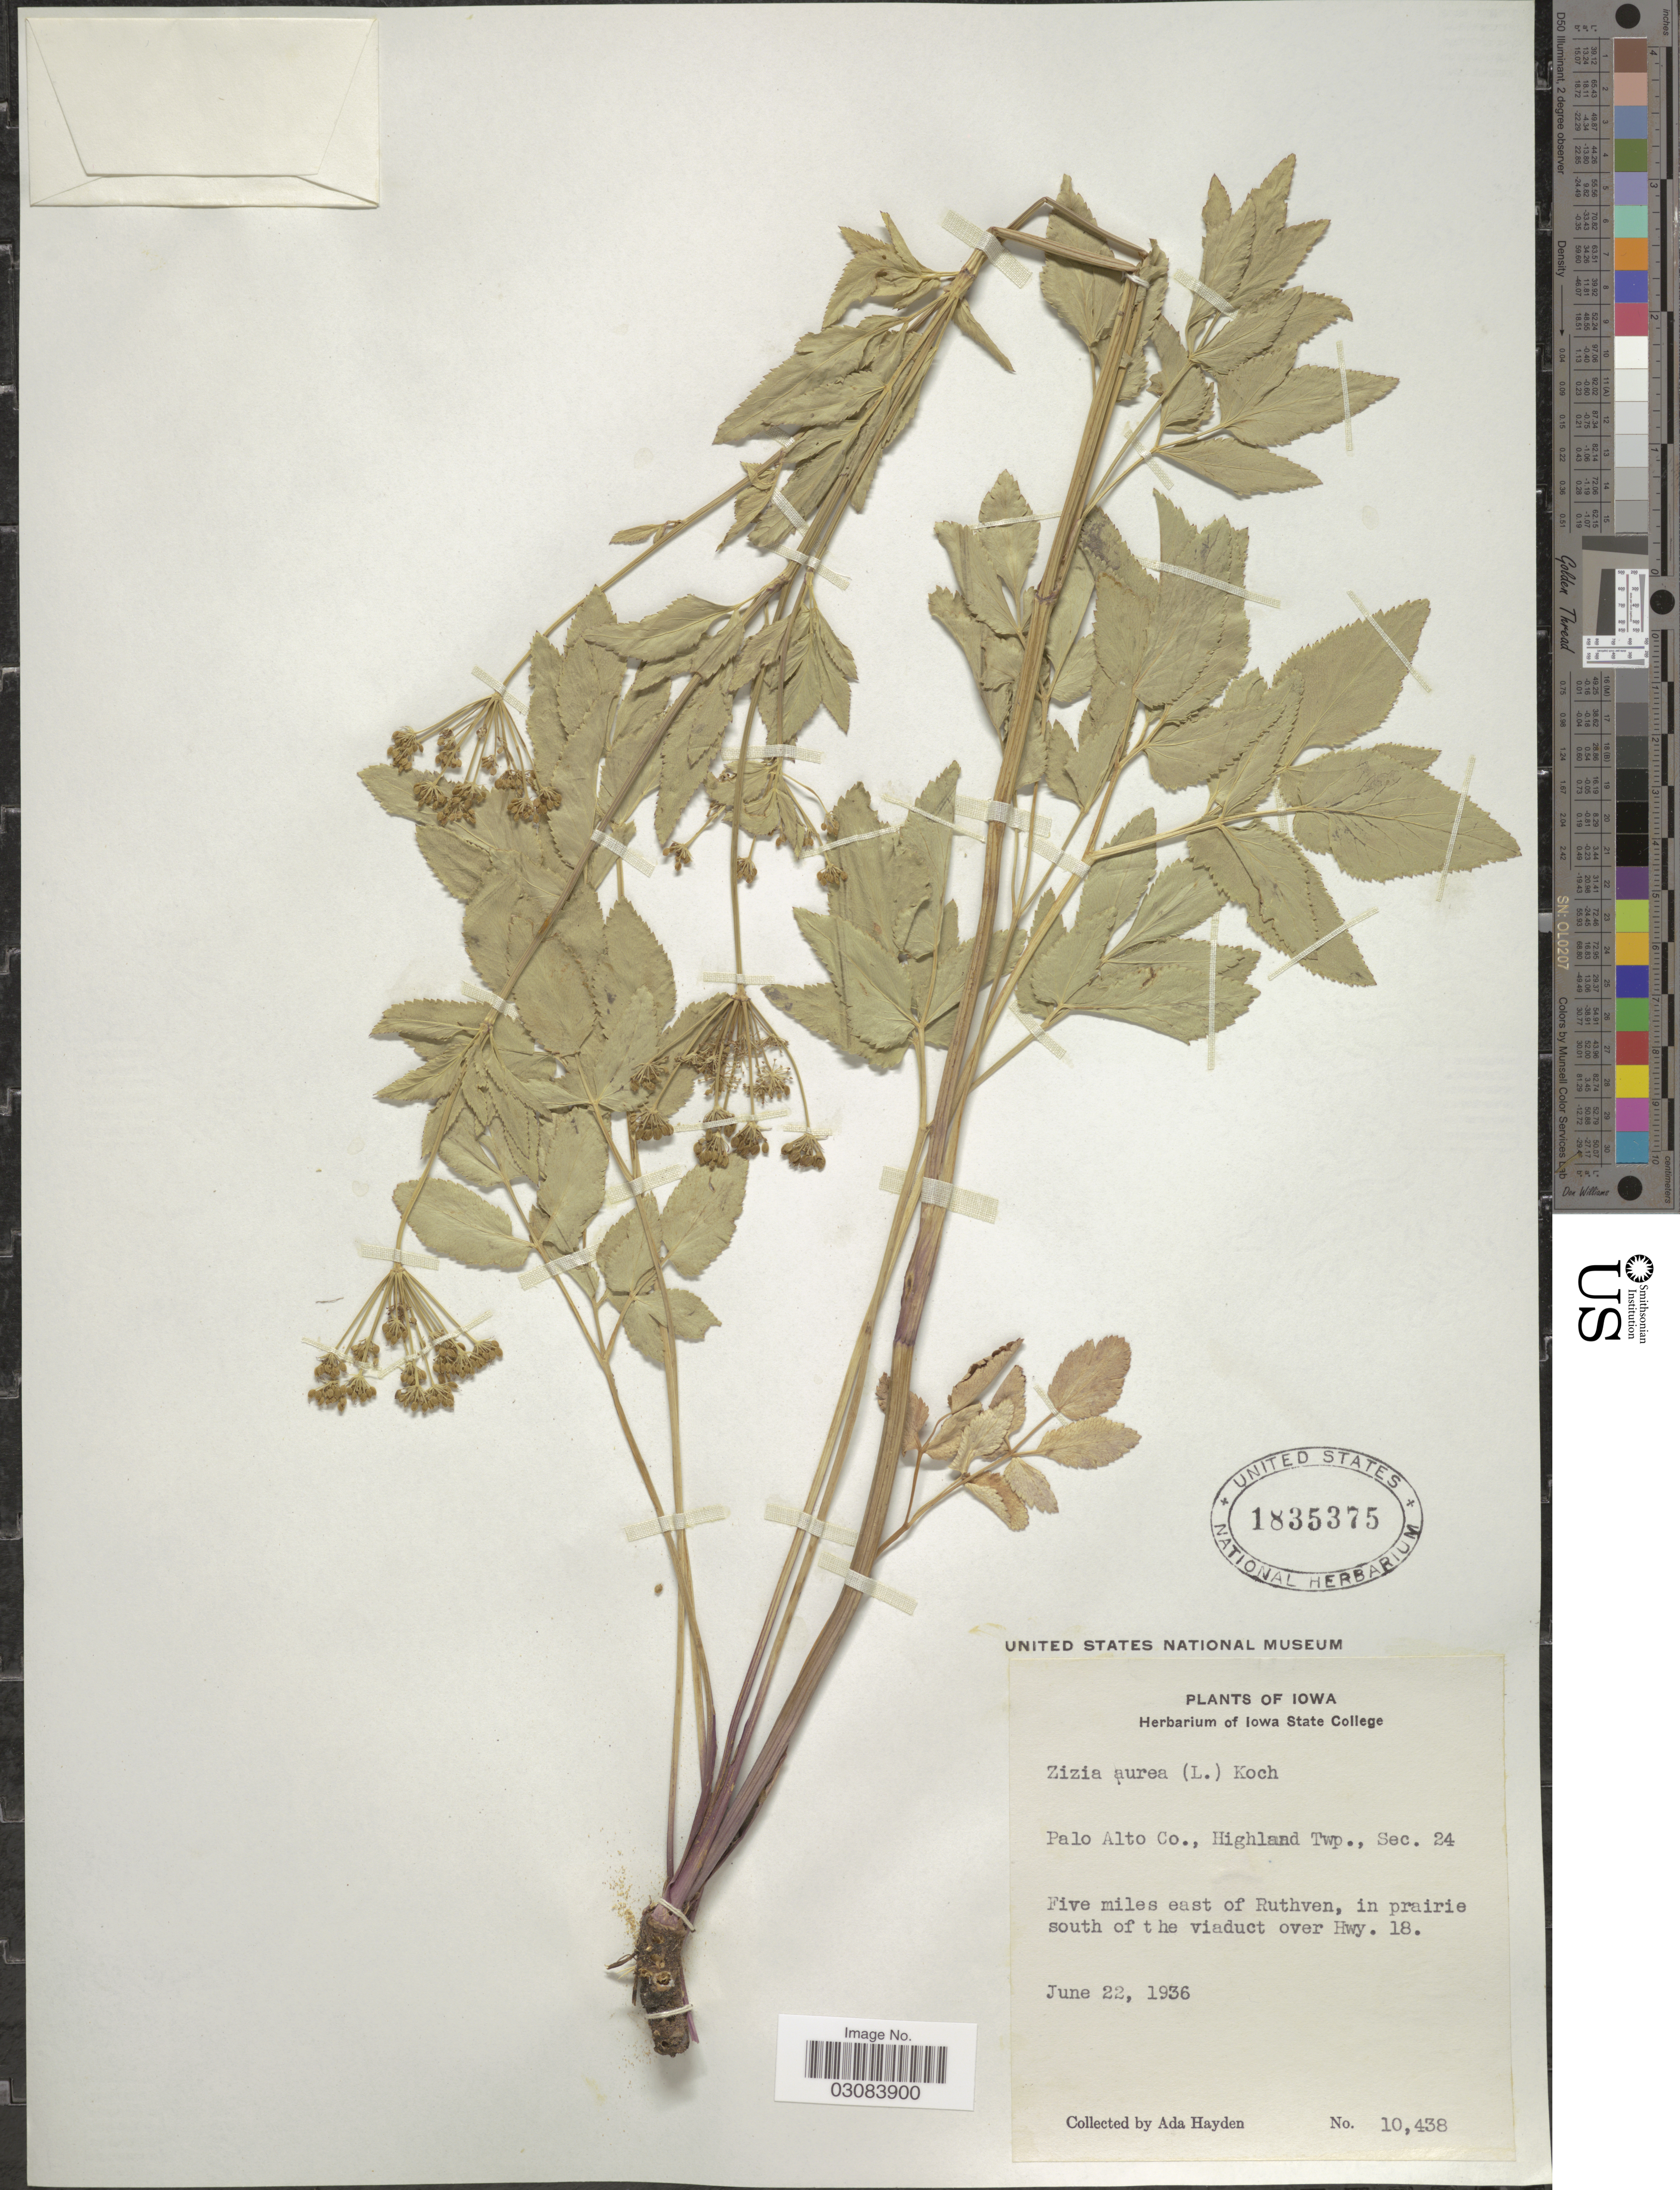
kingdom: Plantae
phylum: Tracheophyta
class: Magnoliopsida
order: Apiales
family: Apiaceae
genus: Zizia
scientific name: Zizia aurea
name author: (L.) Koch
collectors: Ada Hayden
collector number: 10438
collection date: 1936-06-22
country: United States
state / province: Iowa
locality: Palo Alto Co., Highland Twp., Sec. 24. Five miles east of Ruthven, in prairie south of the viaduct over Hwy. 18.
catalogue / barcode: US 1835375